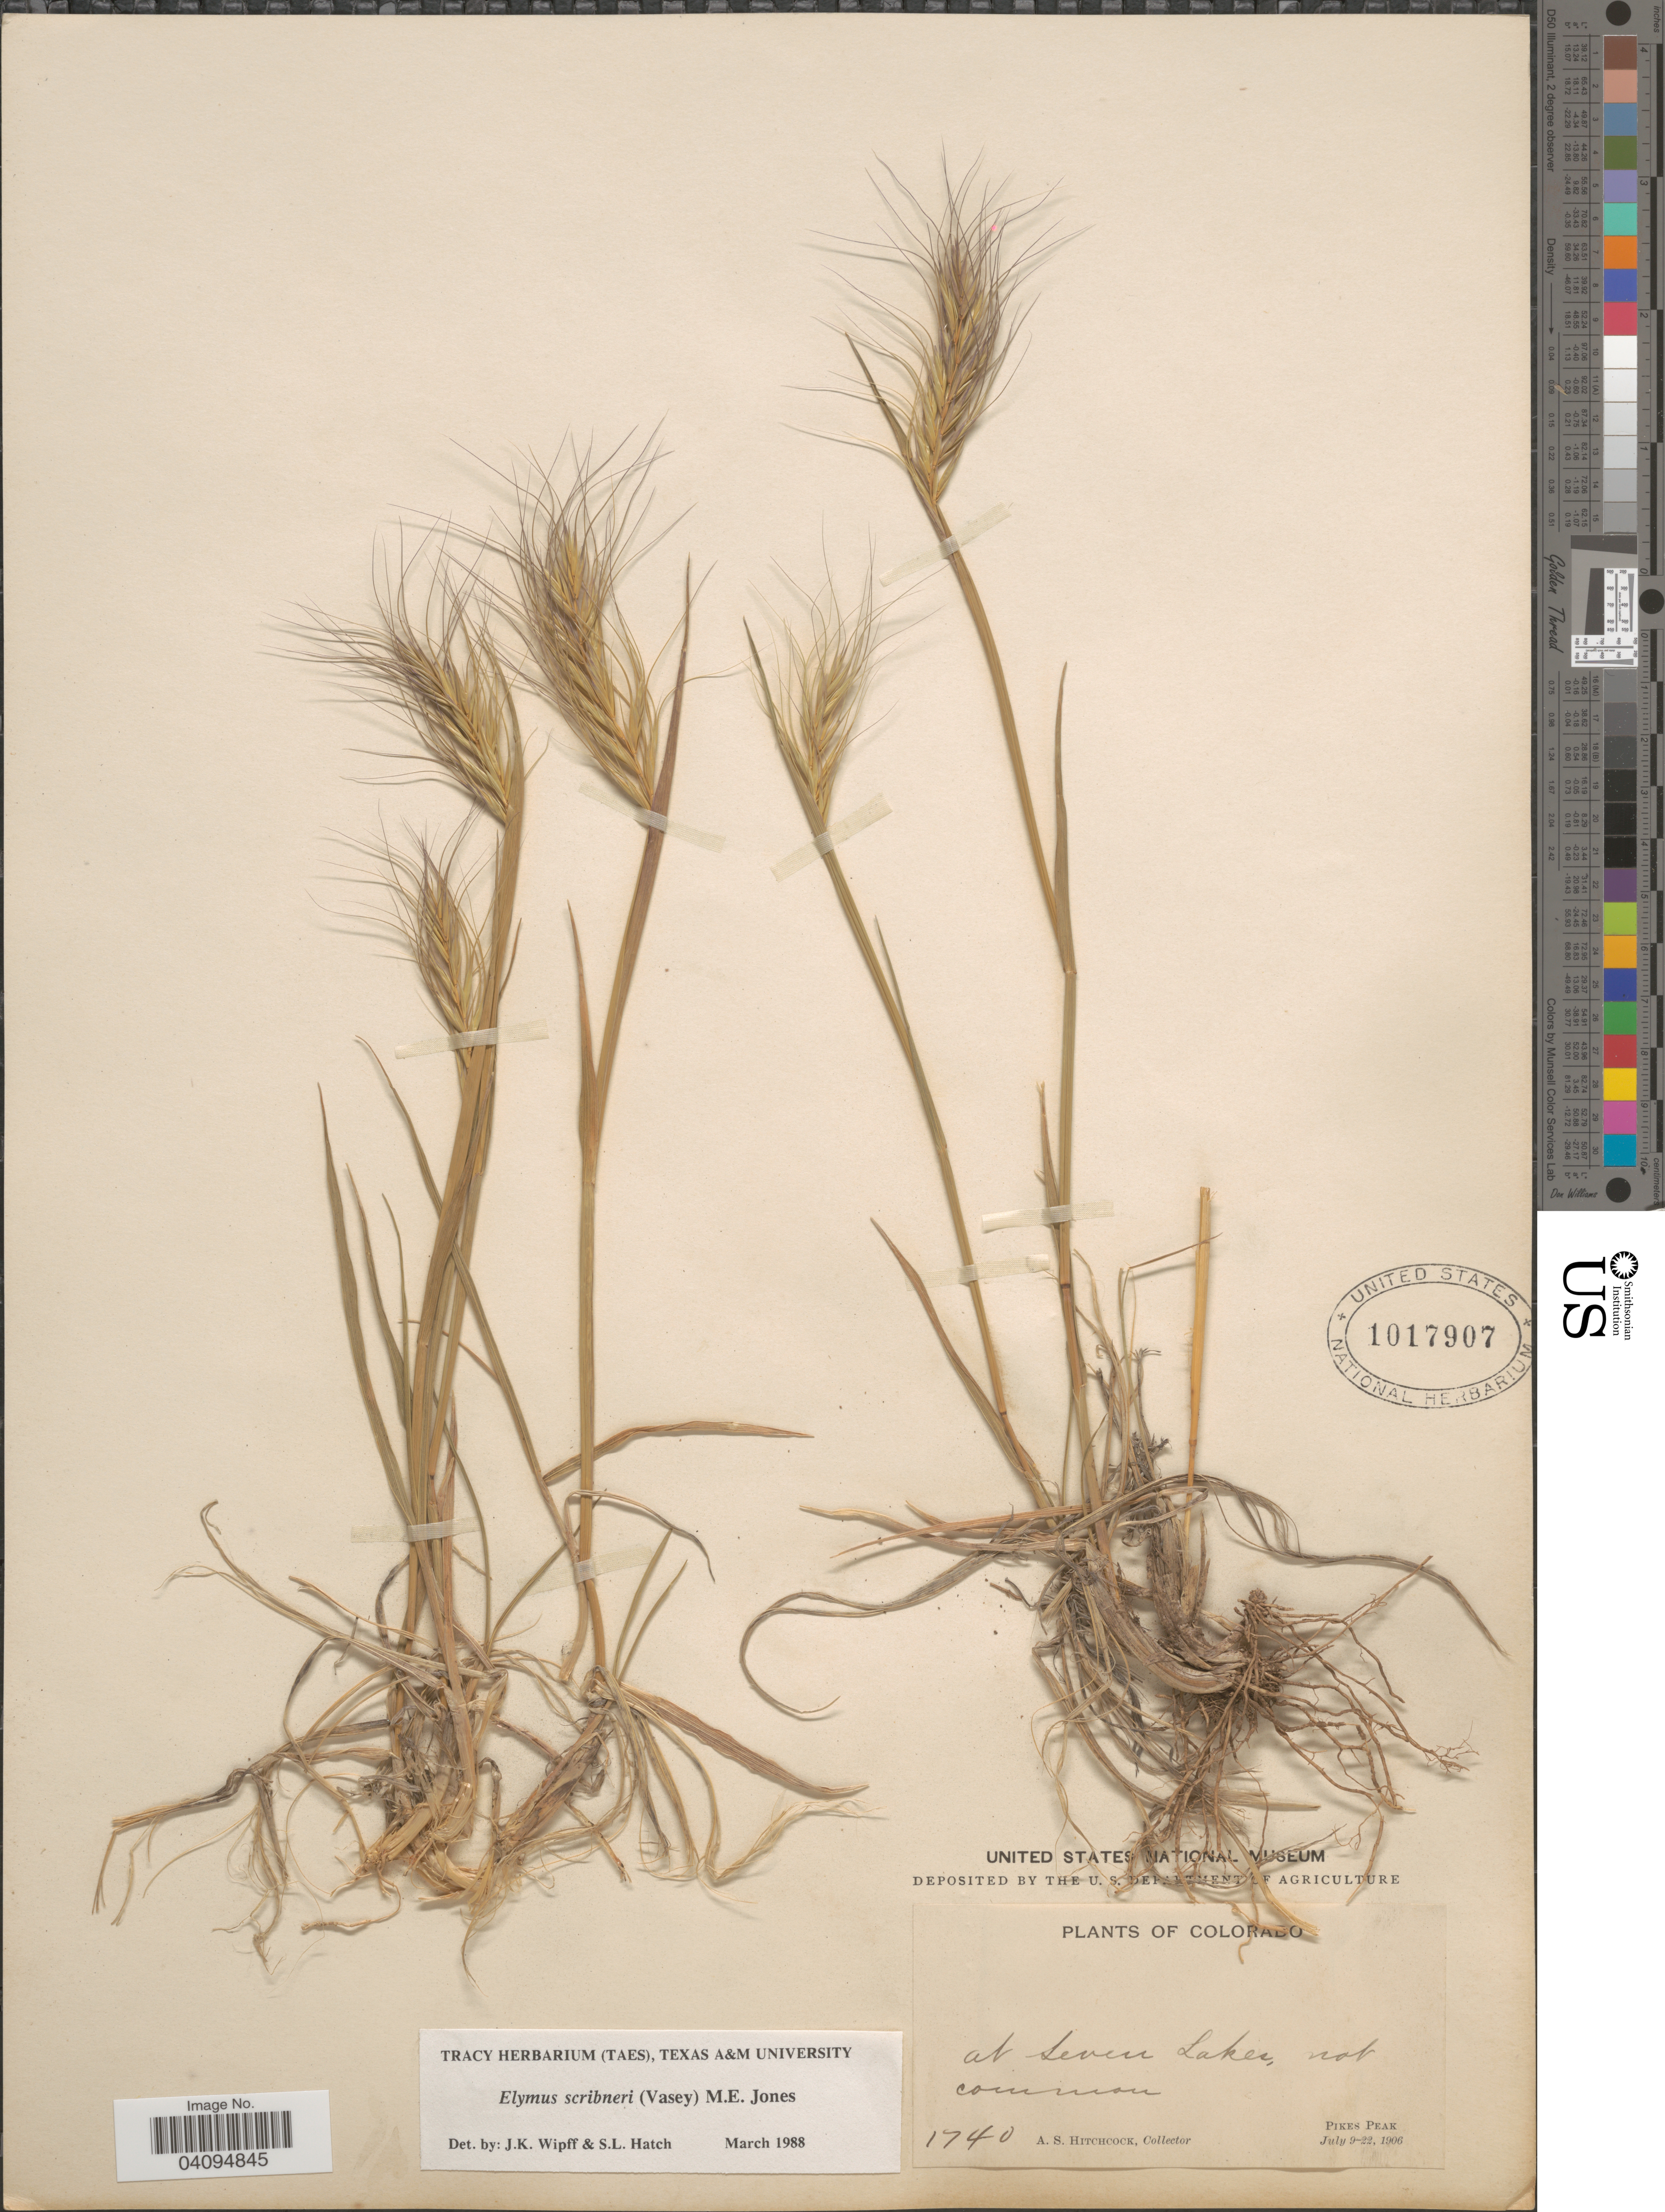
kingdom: Plantae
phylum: Tracheophyta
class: Liliopsida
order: Poales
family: Poaceae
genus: Elymus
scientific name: Elymus scribneri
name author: (Vasey) M.E. Jones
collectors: A. S. Hitchcock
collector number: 1740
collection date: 1906-07-09/1906-07-22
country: United States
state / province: Colorado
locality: At Seven Lakes, Pikes Peak.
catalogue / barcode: US 1017907